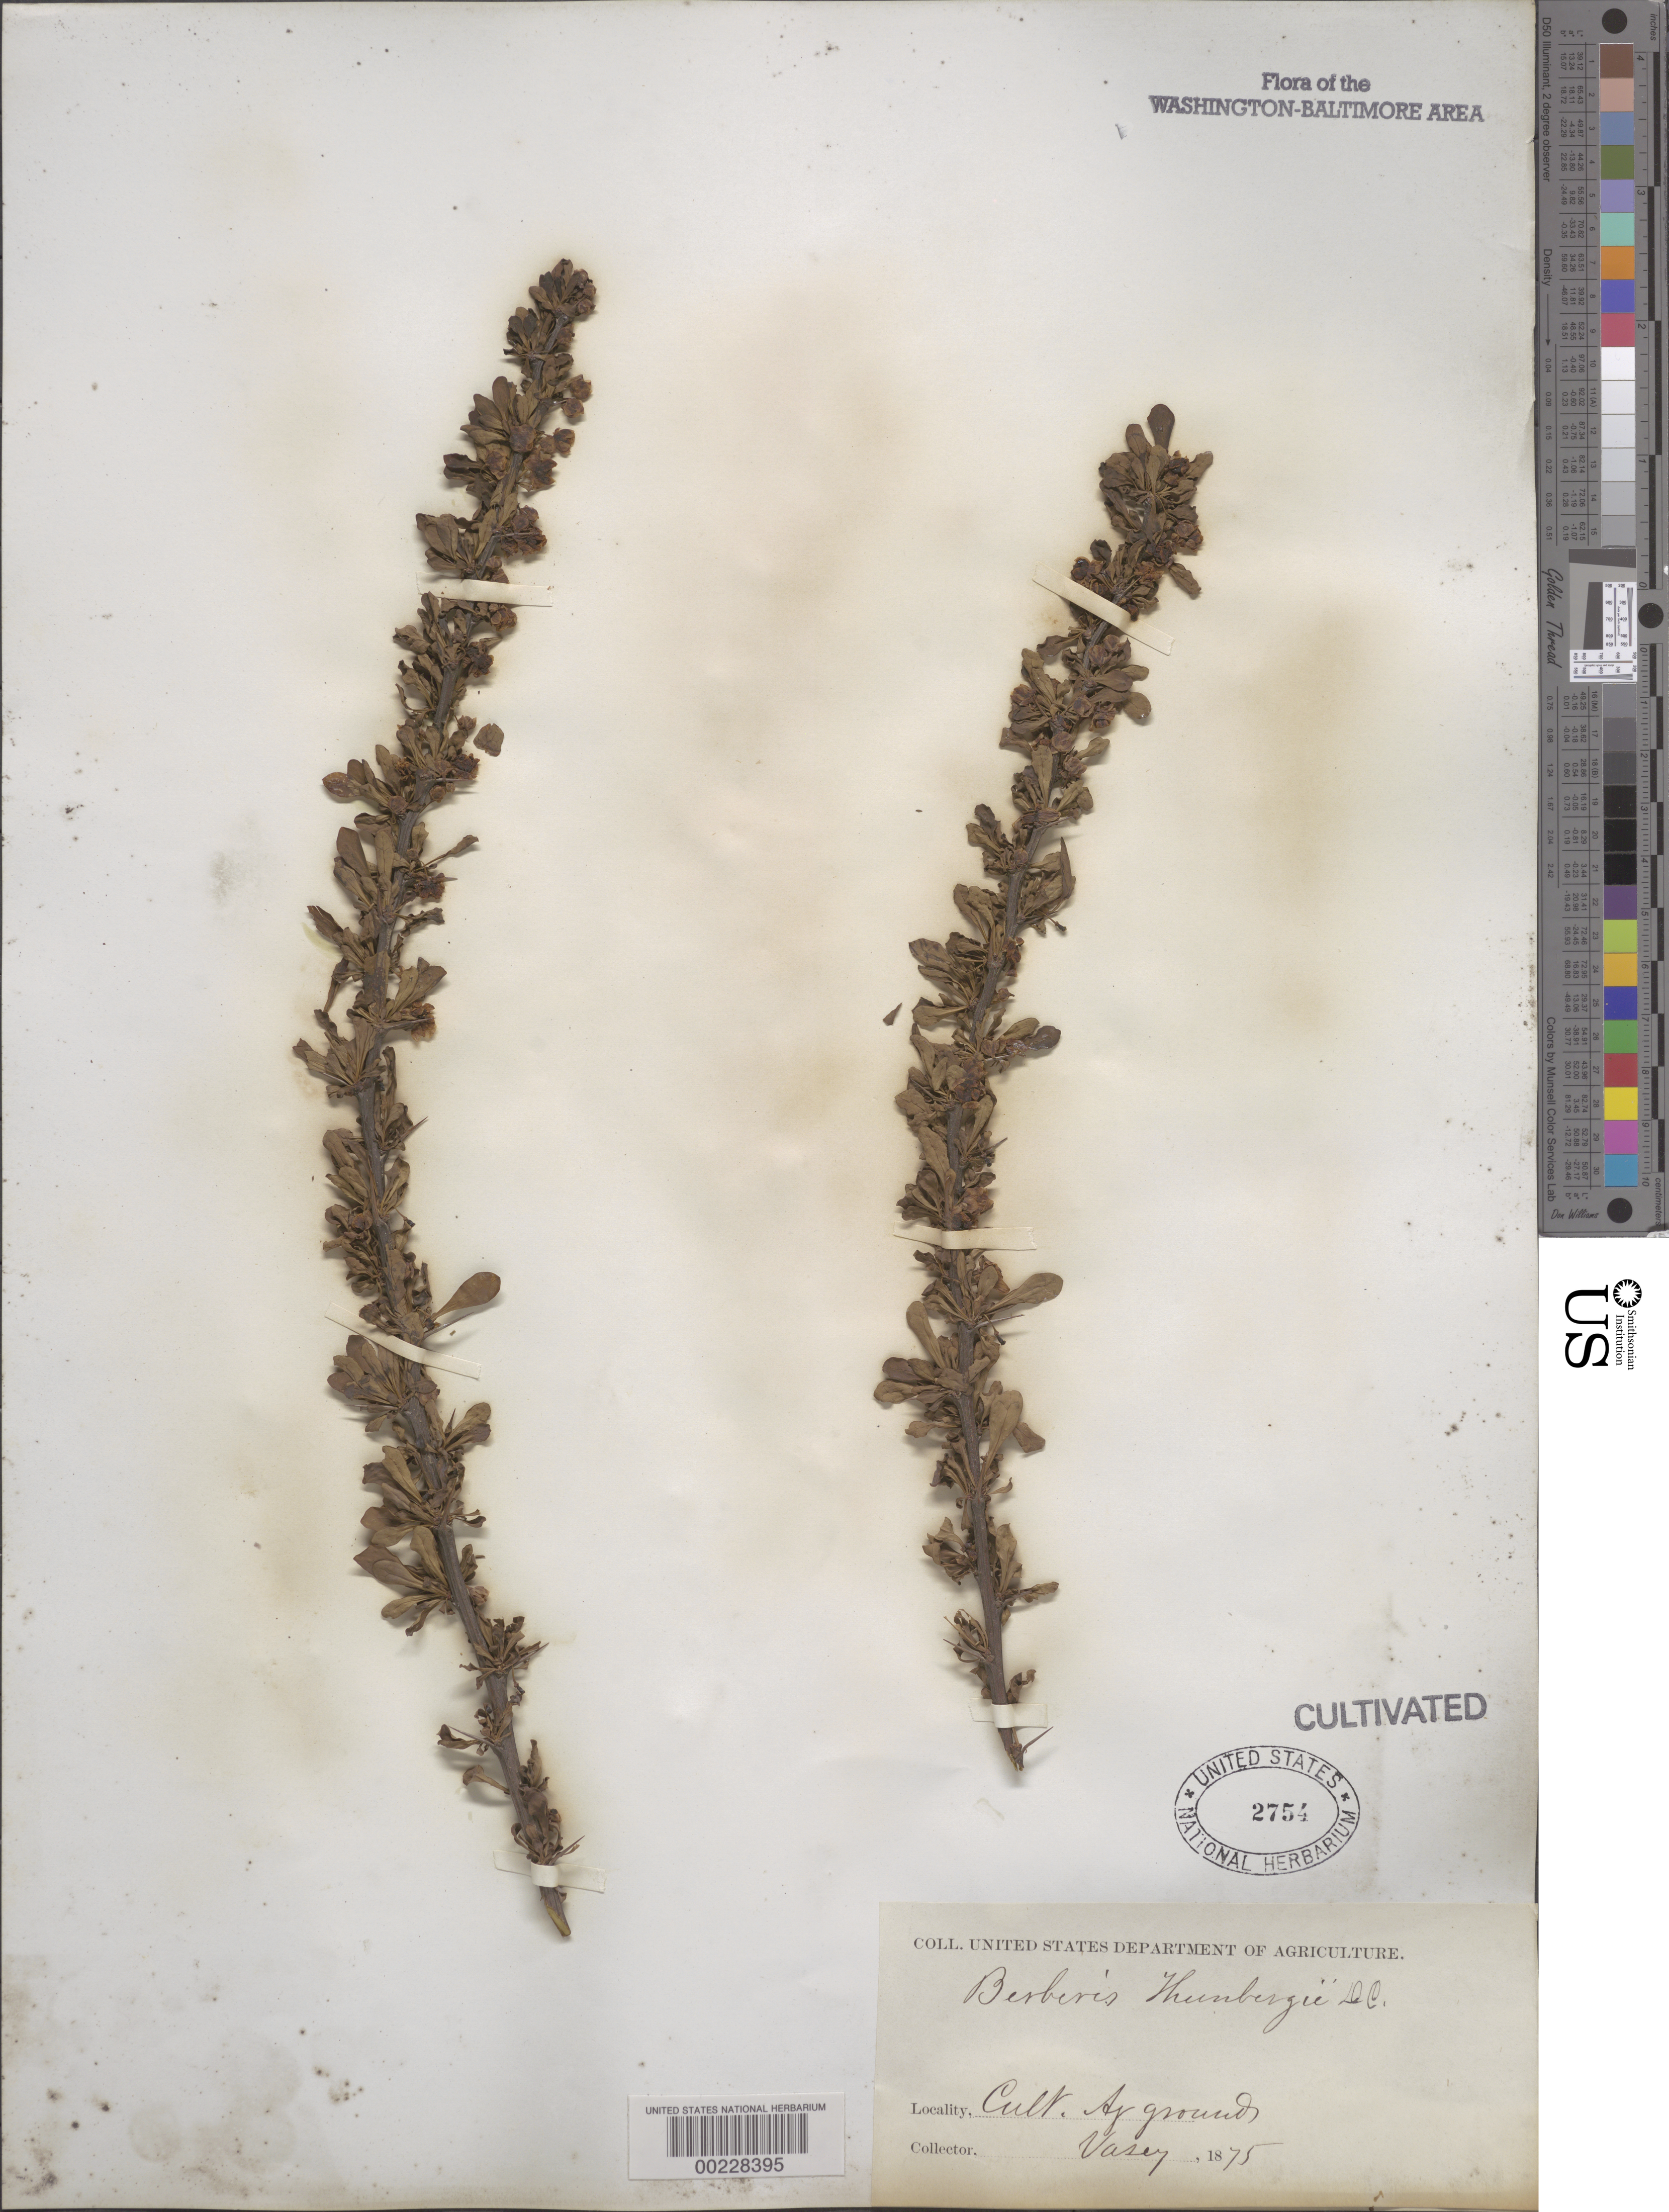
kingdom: Plantae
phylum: Tracheophyta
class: Magnoliopsida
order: Ranunculales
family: Berberidaceae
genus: Berberis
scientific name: Berberis thunbergii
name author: DC.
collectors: G. Vasey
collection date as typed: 1875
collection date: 1875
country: United States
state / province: District of Columbia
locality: Agricultural grounds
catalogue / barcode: US 2754